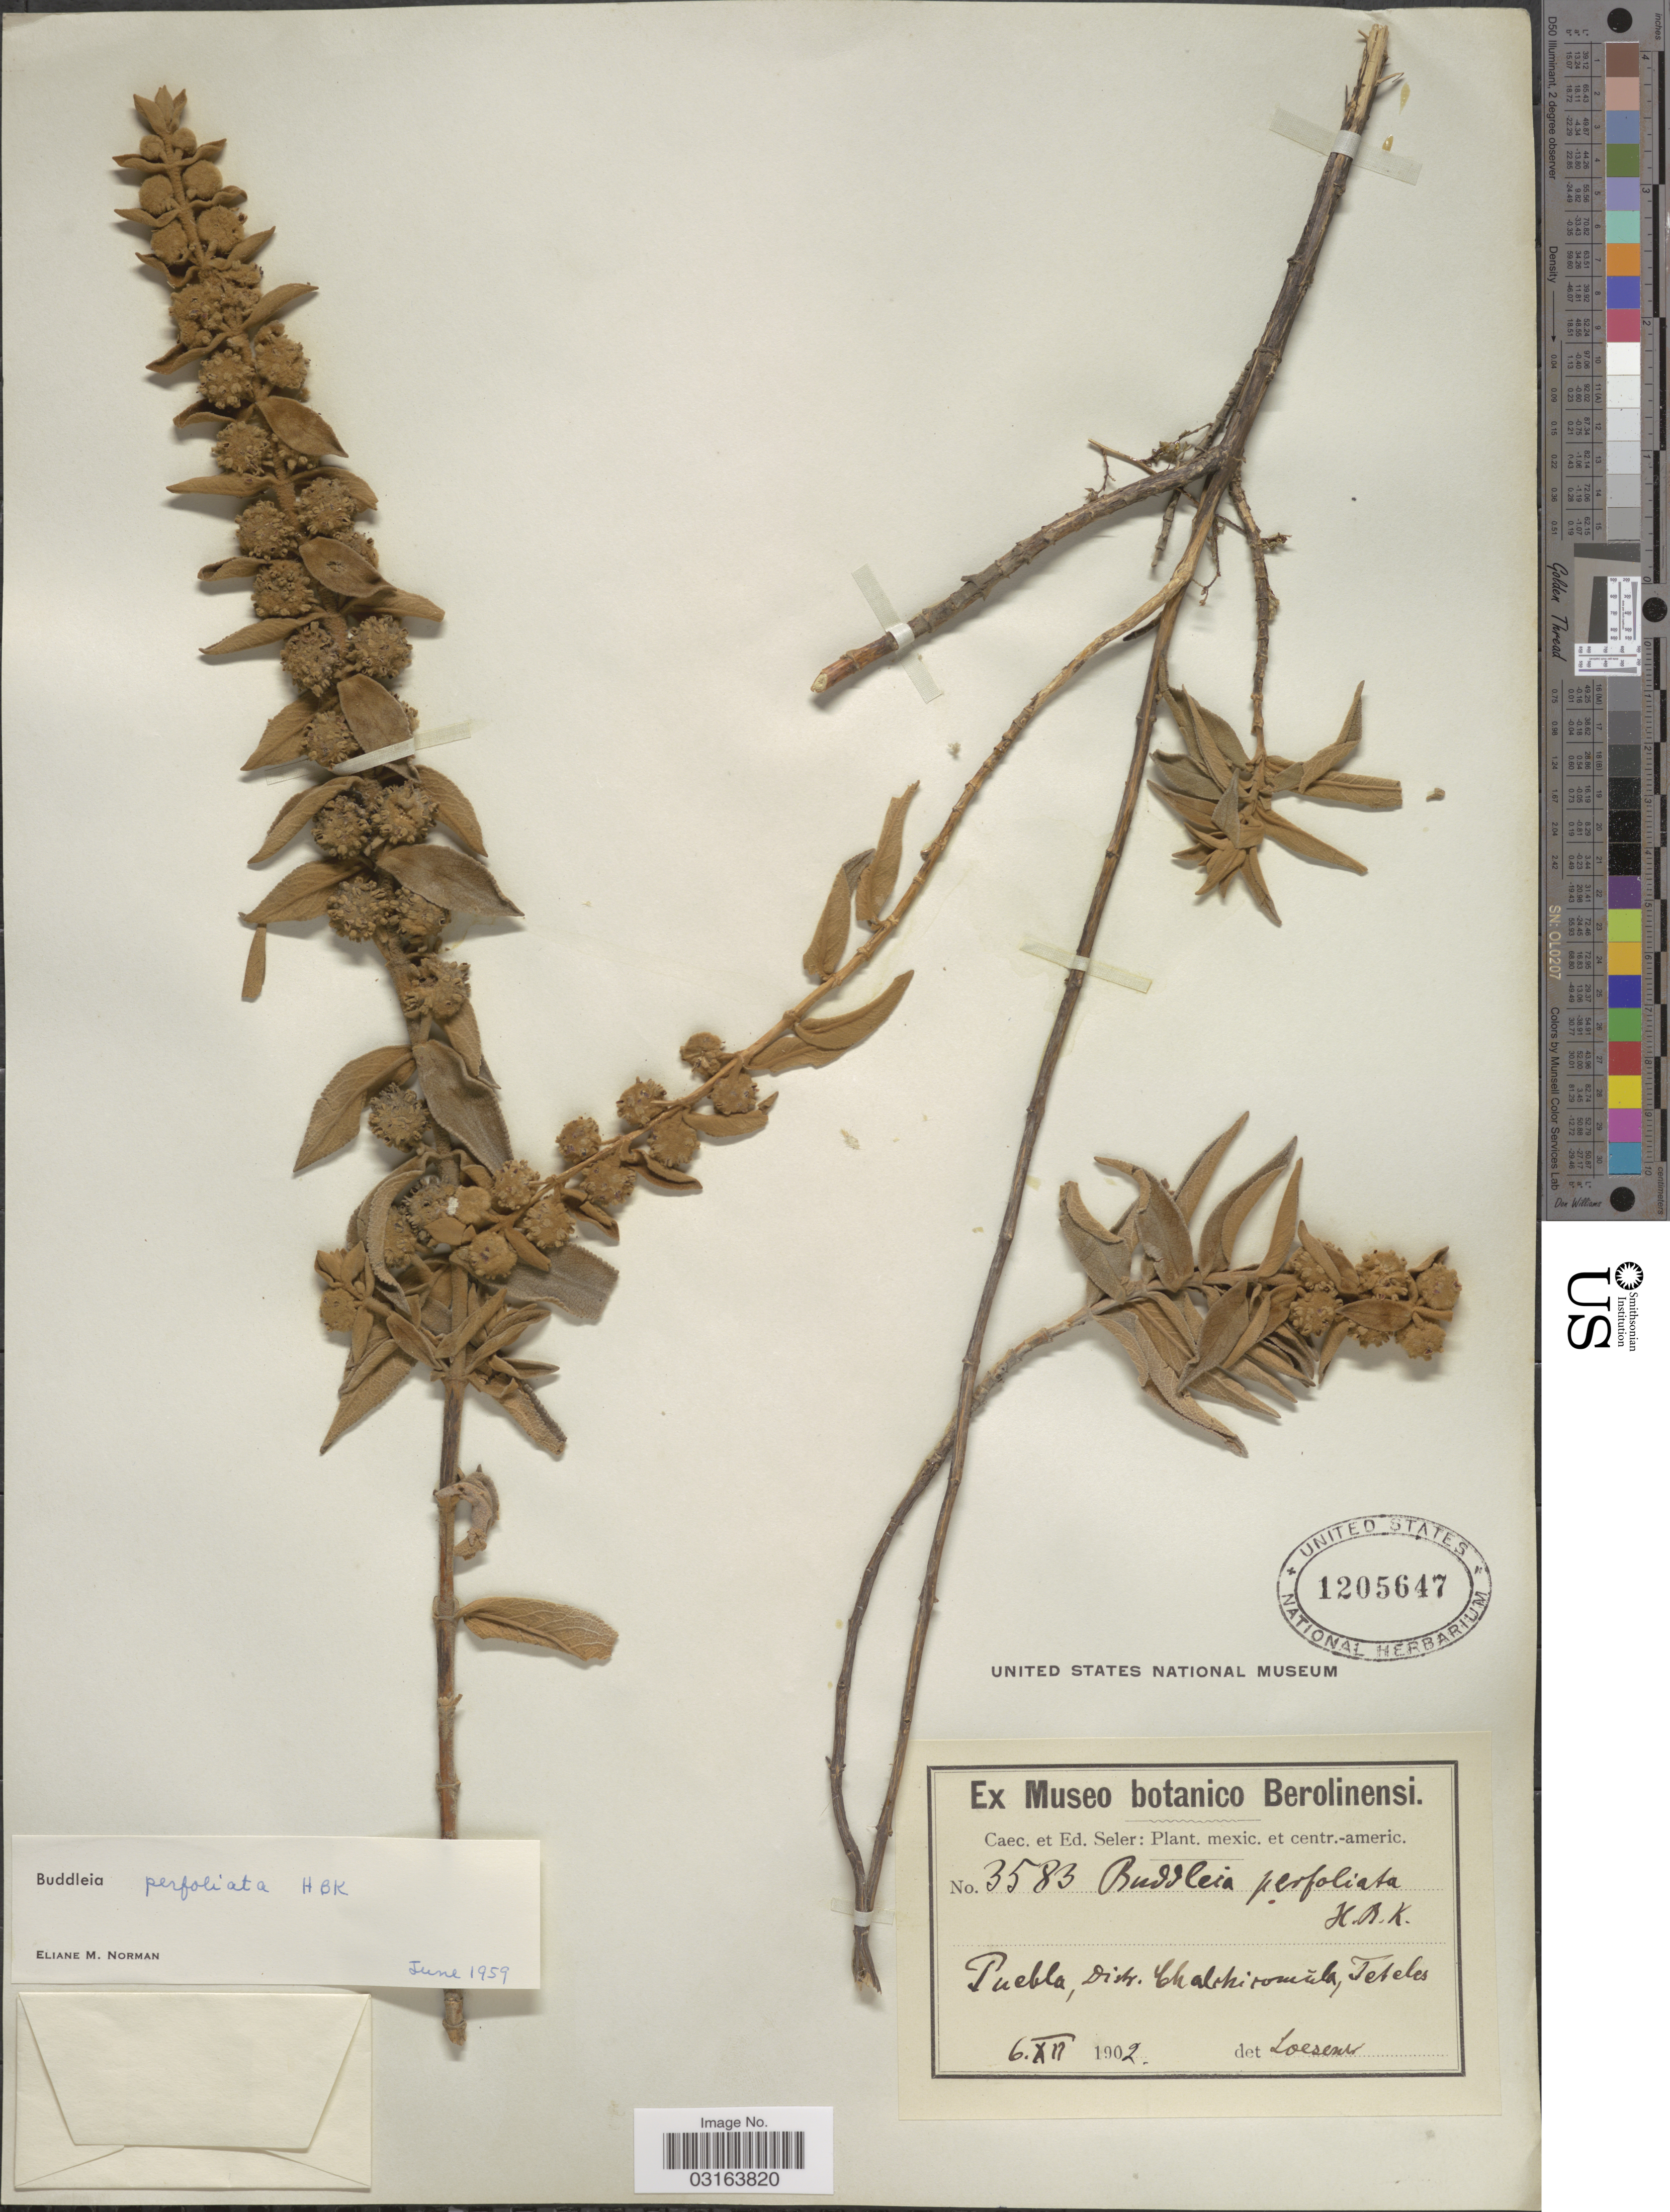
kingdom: Plantae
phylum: Tracheophyta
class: Magnoliopsida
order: Lamiales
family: Scrophulariaceae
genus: Buddleja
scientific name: Buddleja perfoliata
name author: Kunth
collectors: C. Seler & E. G. Seler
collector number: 3583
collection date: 1902-12-06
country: Mexico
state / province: Puebla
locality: Distr. Chalchicomula, Teteles.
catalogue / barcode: US 1205647